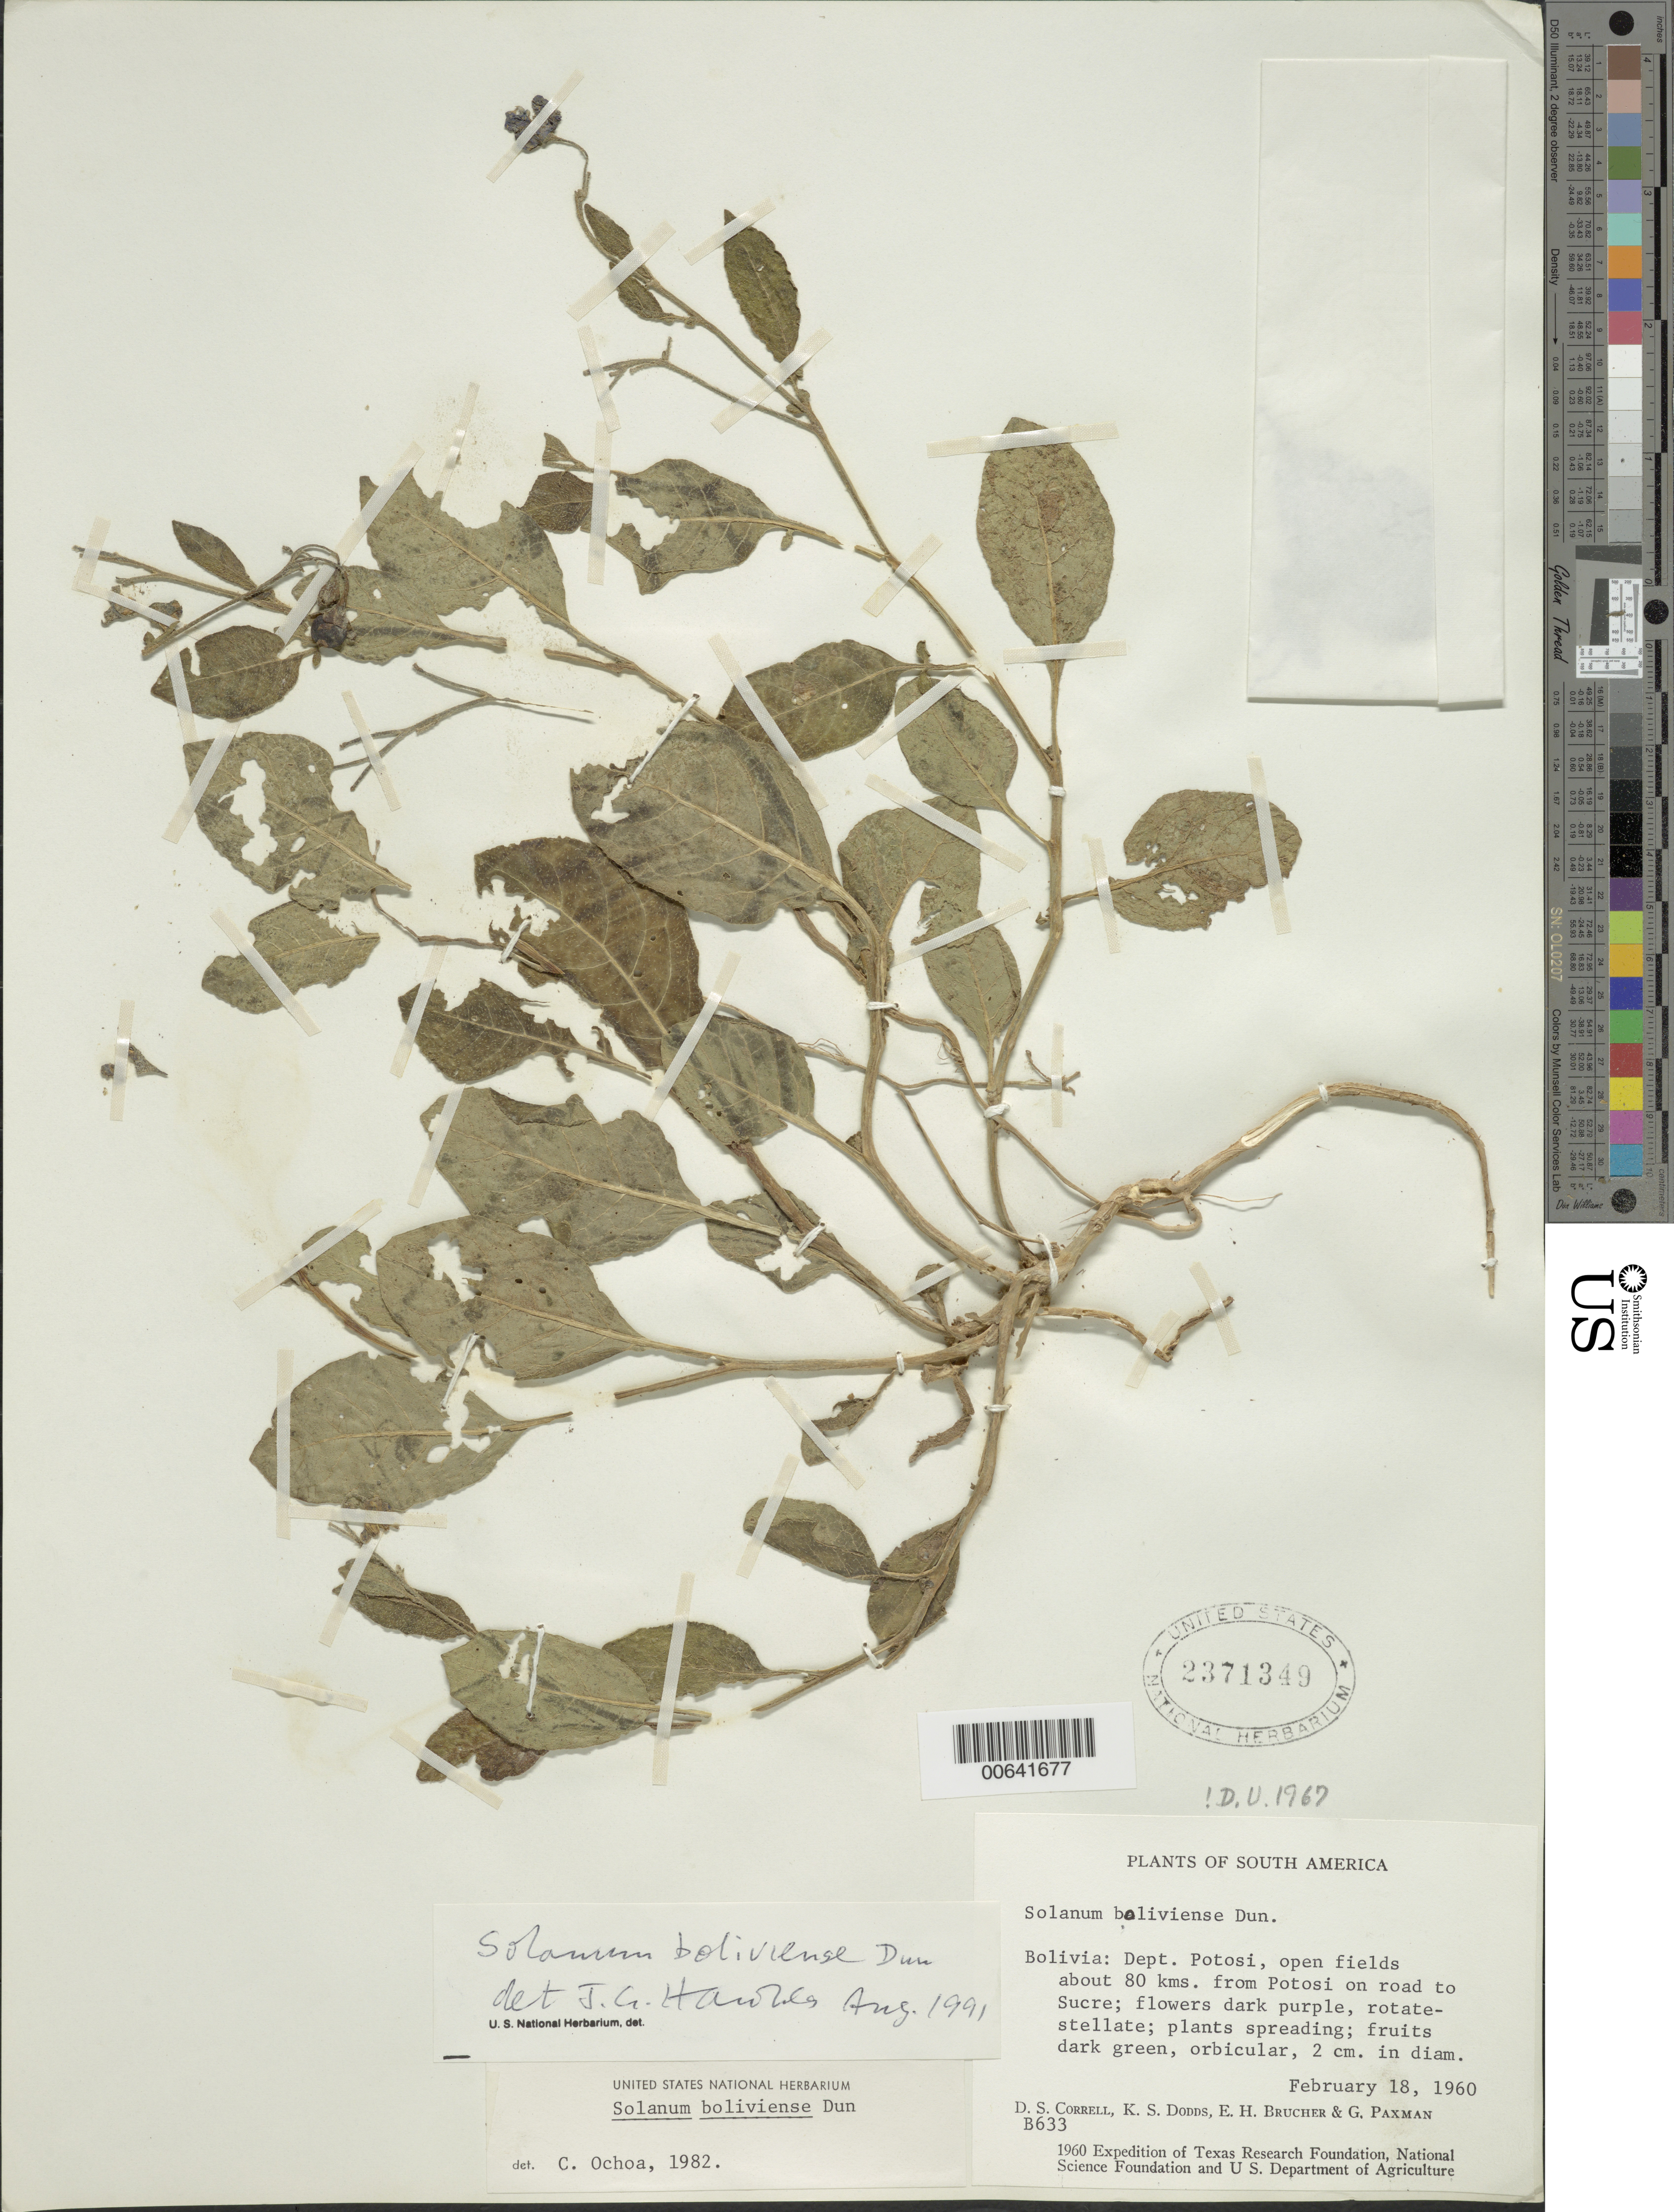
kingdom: Plantae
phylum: Tracheophyta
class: Magnoliopsida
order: Solanales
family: Solanaceae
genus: Solanum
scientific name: Solanum boliviense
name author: Dunal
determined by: Hawkes, J. G.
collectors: D. S. Correll, K. Dodds, E. Bruche & G. Paxman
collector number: B 633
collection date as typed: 18 Feb 1960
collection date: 1960-02-18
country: Bolivia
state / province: Potosí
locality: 80 km de Potosi en ruta a Secre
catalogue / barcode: US 2371349